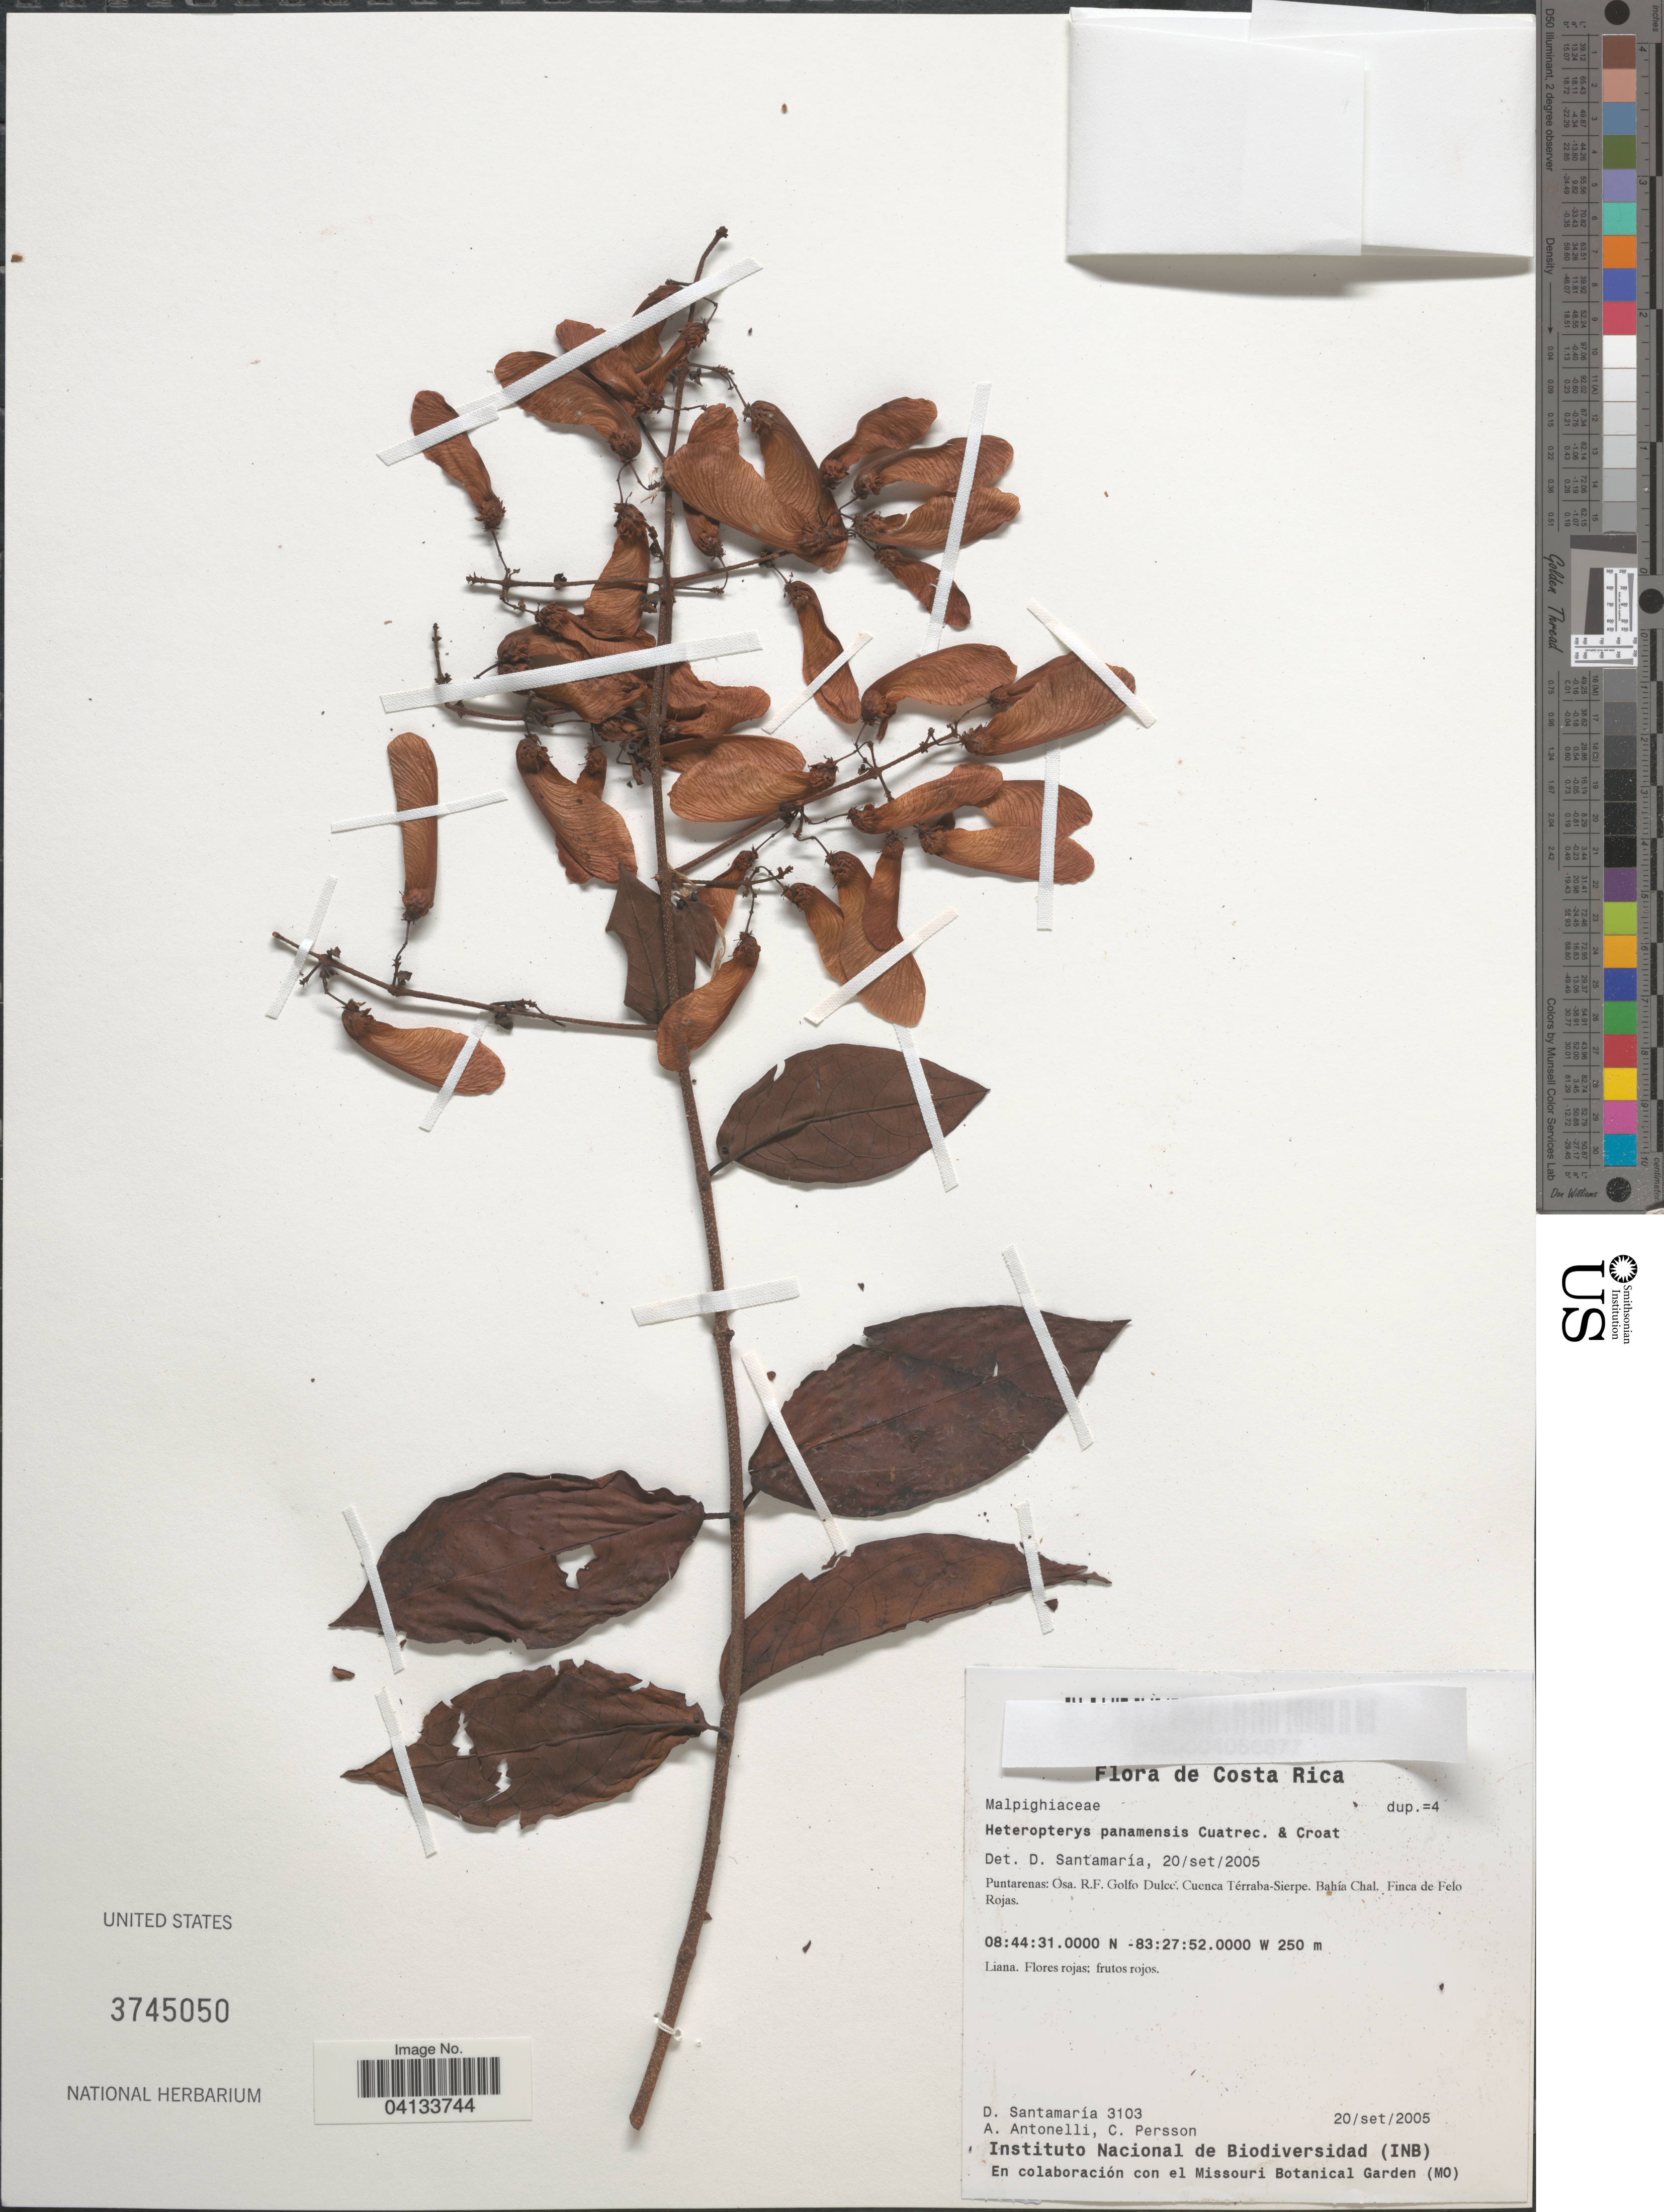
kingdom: Plantae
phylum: Tracheophyta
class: Magnoliopsida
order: Malpighiales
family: Malpighiaceae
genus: Heteropterys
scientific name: Heteropterys panamensis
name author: Cuatrec. & Croat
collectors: D. Santamaria, A. Antonelli & C. Persson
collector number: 3103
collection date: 2005-09-20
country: Costa Rica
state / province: Puntarenas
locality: Osa. R.F. Golfo Dulce. Cuenca Térraba-Sierpe. Bahía Chal. Finca de Felo Rojas.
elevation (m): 250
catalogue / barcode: US 3745050